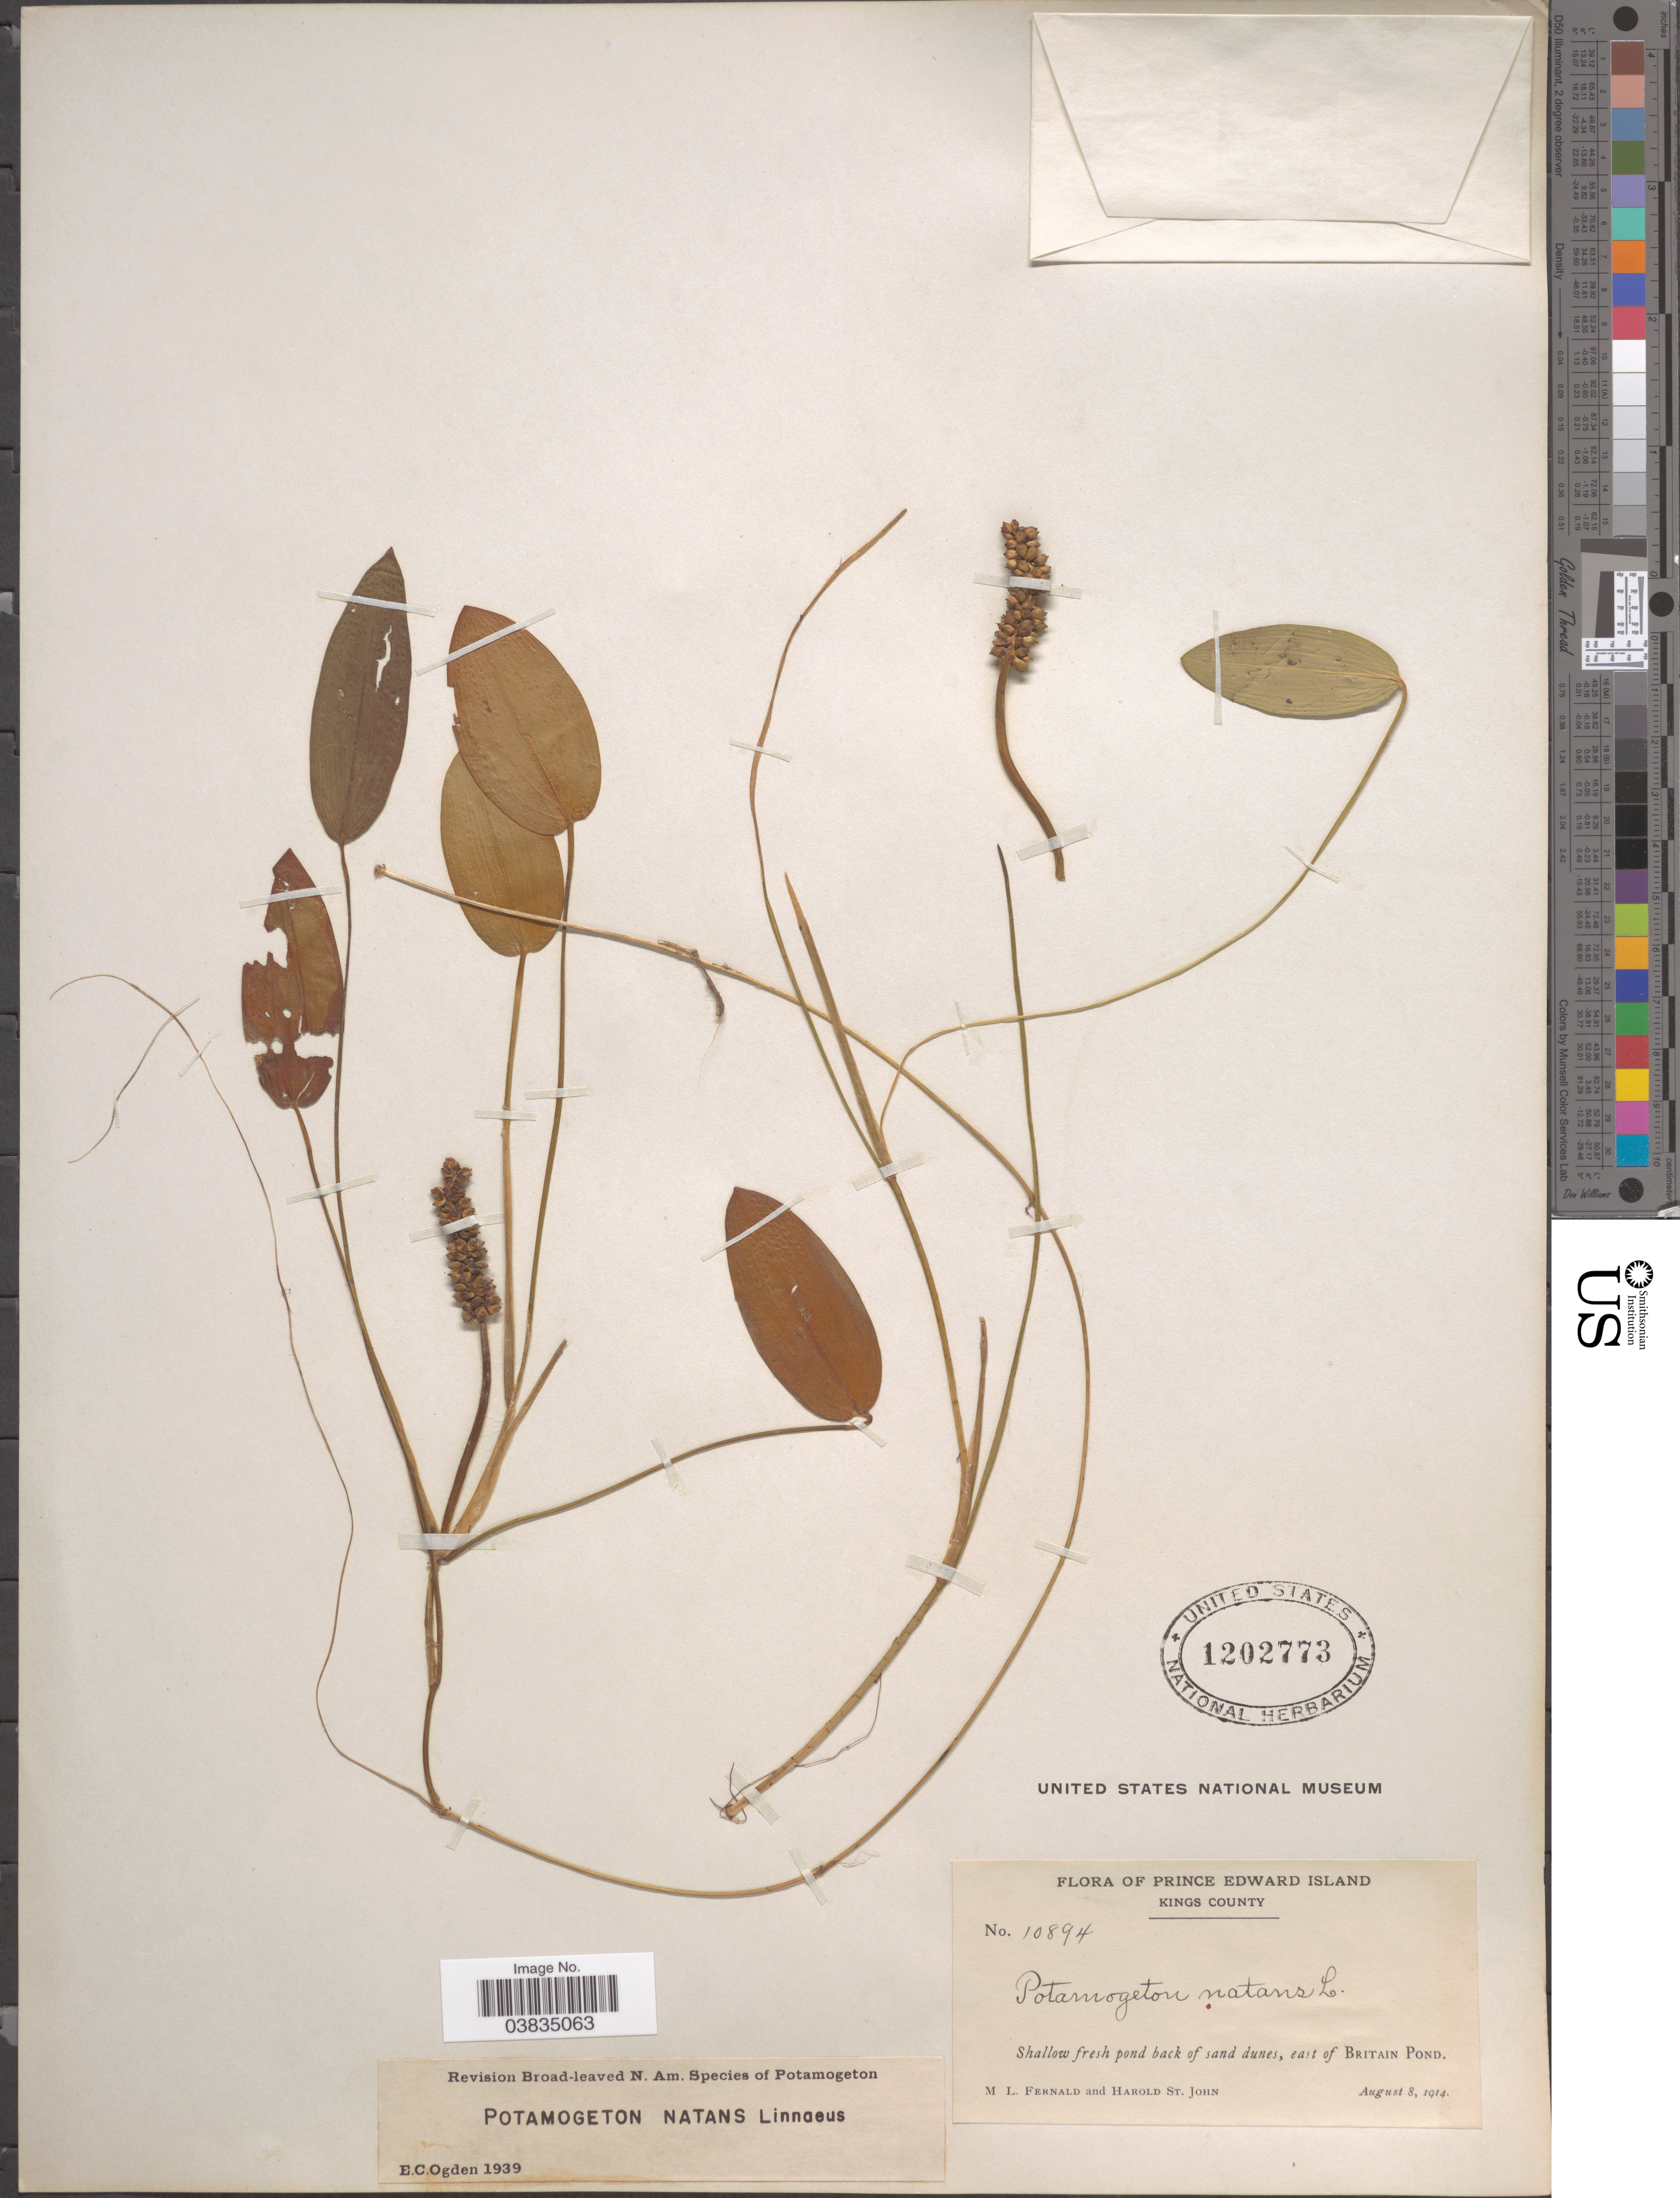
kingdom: Plantae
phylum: Tracheophyta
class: Liliopsida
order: Alismatales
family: Potamogetonaceae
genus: Potamogeton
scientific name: Potamogeton natans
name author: L.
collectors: M. L. Fernald & H. St. John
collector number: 10894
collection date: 1914-08-08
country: Canada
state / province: Prince Edward Island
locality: Kings County. Shallow fresh pond back of sand dunes, east of Britain Pond.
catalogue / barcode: US 1202773